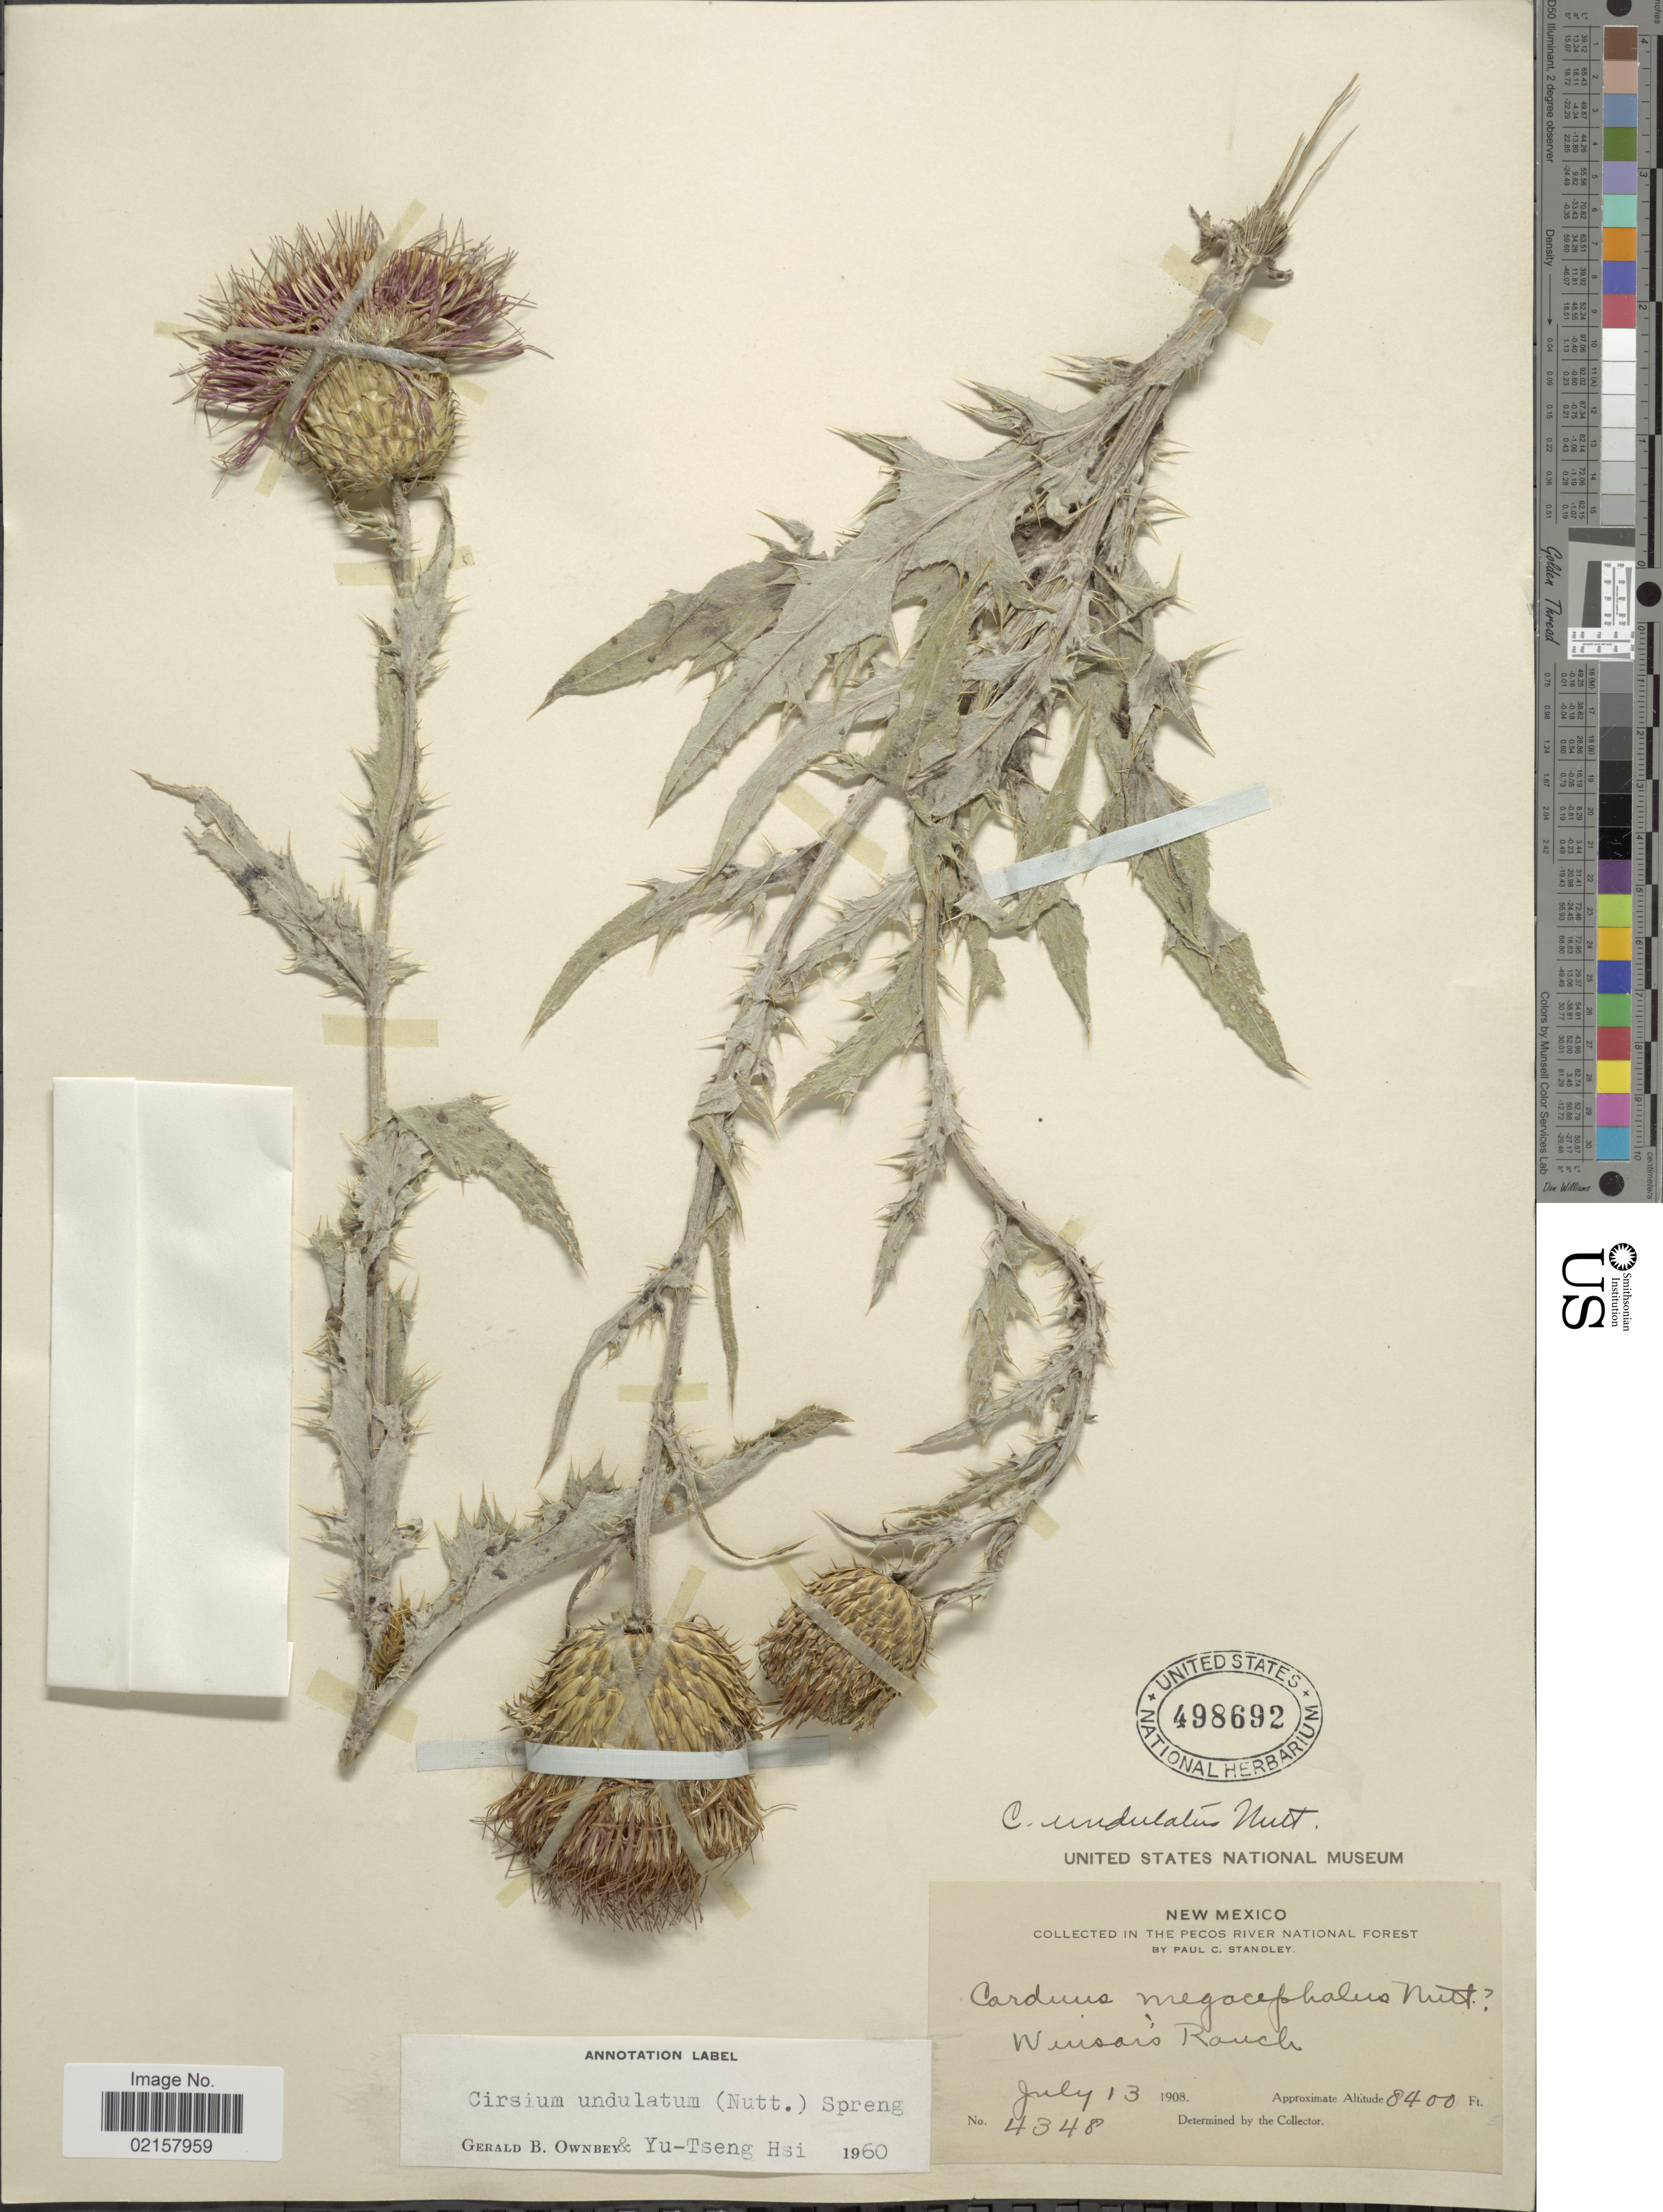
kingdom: Plantae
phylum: Tracheophyta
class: Magnoliopsida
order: Asterales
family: Asteraceae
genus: Cirsium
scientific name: Cirsium undulatum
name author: (Nutt.) Spreng.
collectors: P. C. Standley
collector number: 4348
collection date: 1908-07-13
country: United States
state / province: New Mexico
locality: Winsor's Ranch, Pecos River National Forest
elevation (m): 2560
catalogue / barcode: US 498692